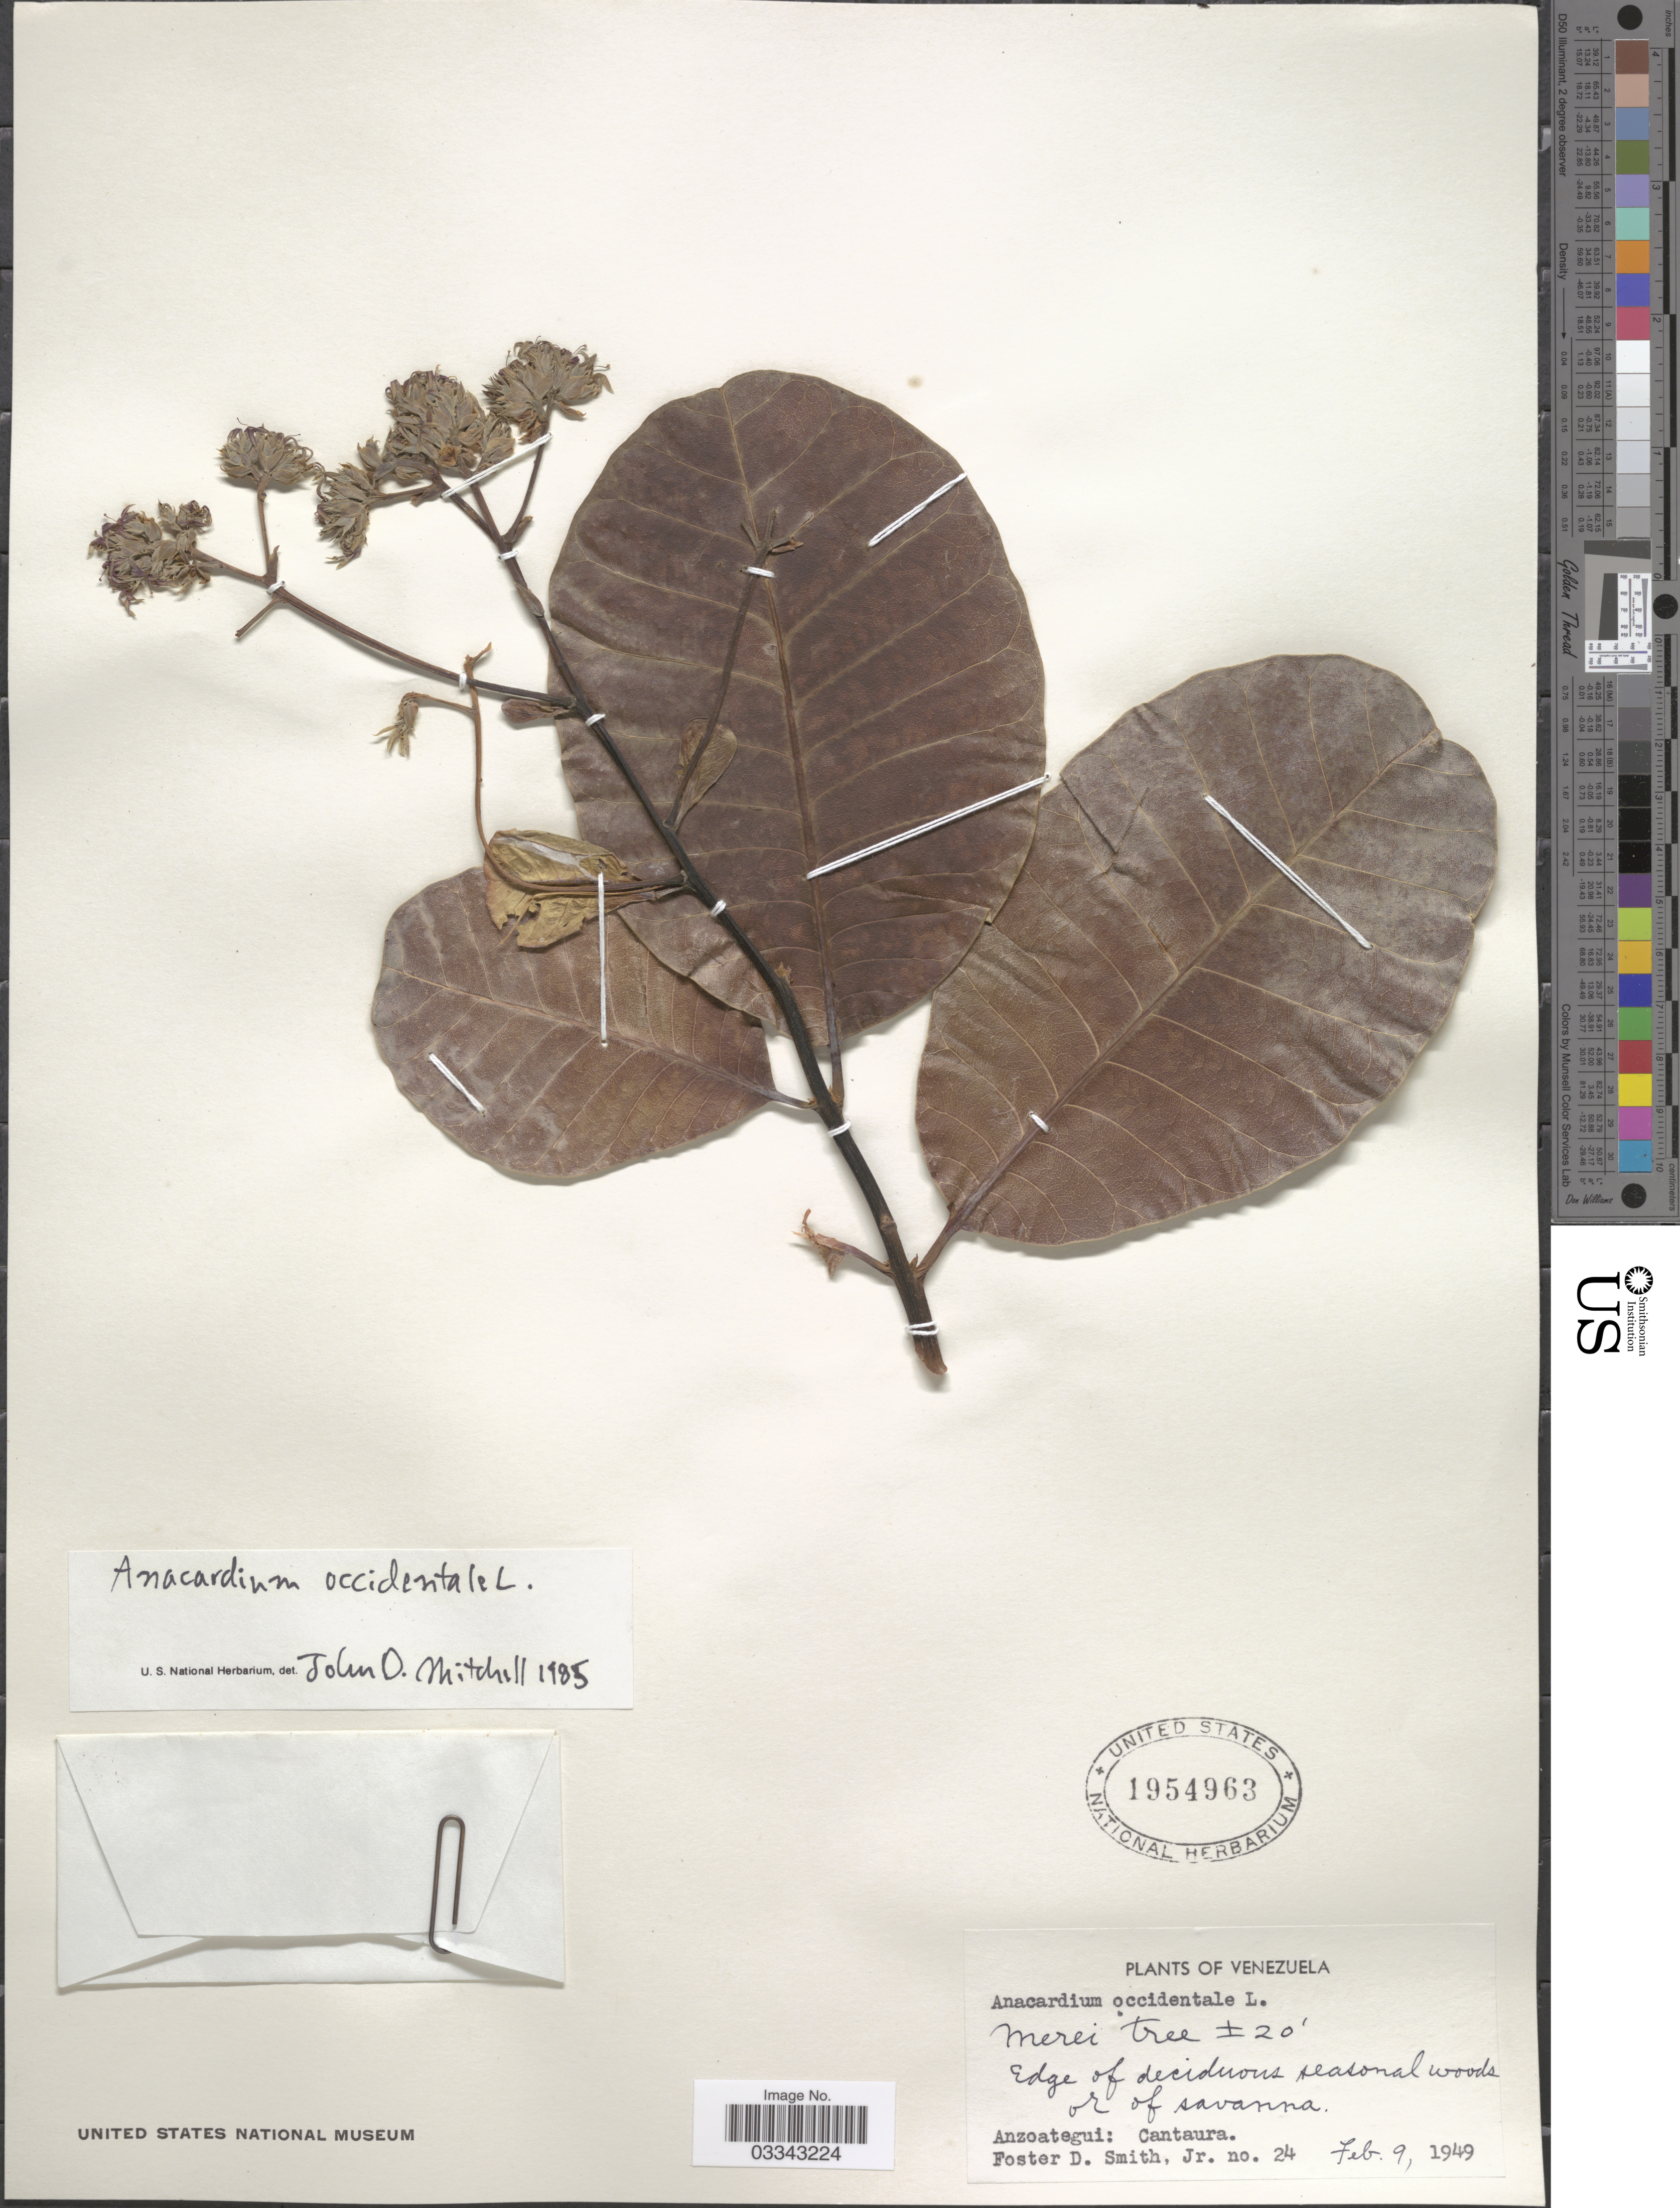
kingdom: Plantae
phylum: Tracheophyta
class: Magnoliopsida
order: Sapindales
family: Anacardiaceae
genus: Anacardium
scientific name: Anacardium occidentale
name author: L.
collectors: F. Smith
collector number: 24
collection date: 1949-02-09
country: Venezuela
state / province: Anzoategui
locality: Cantaura.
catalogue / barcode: US 1954963